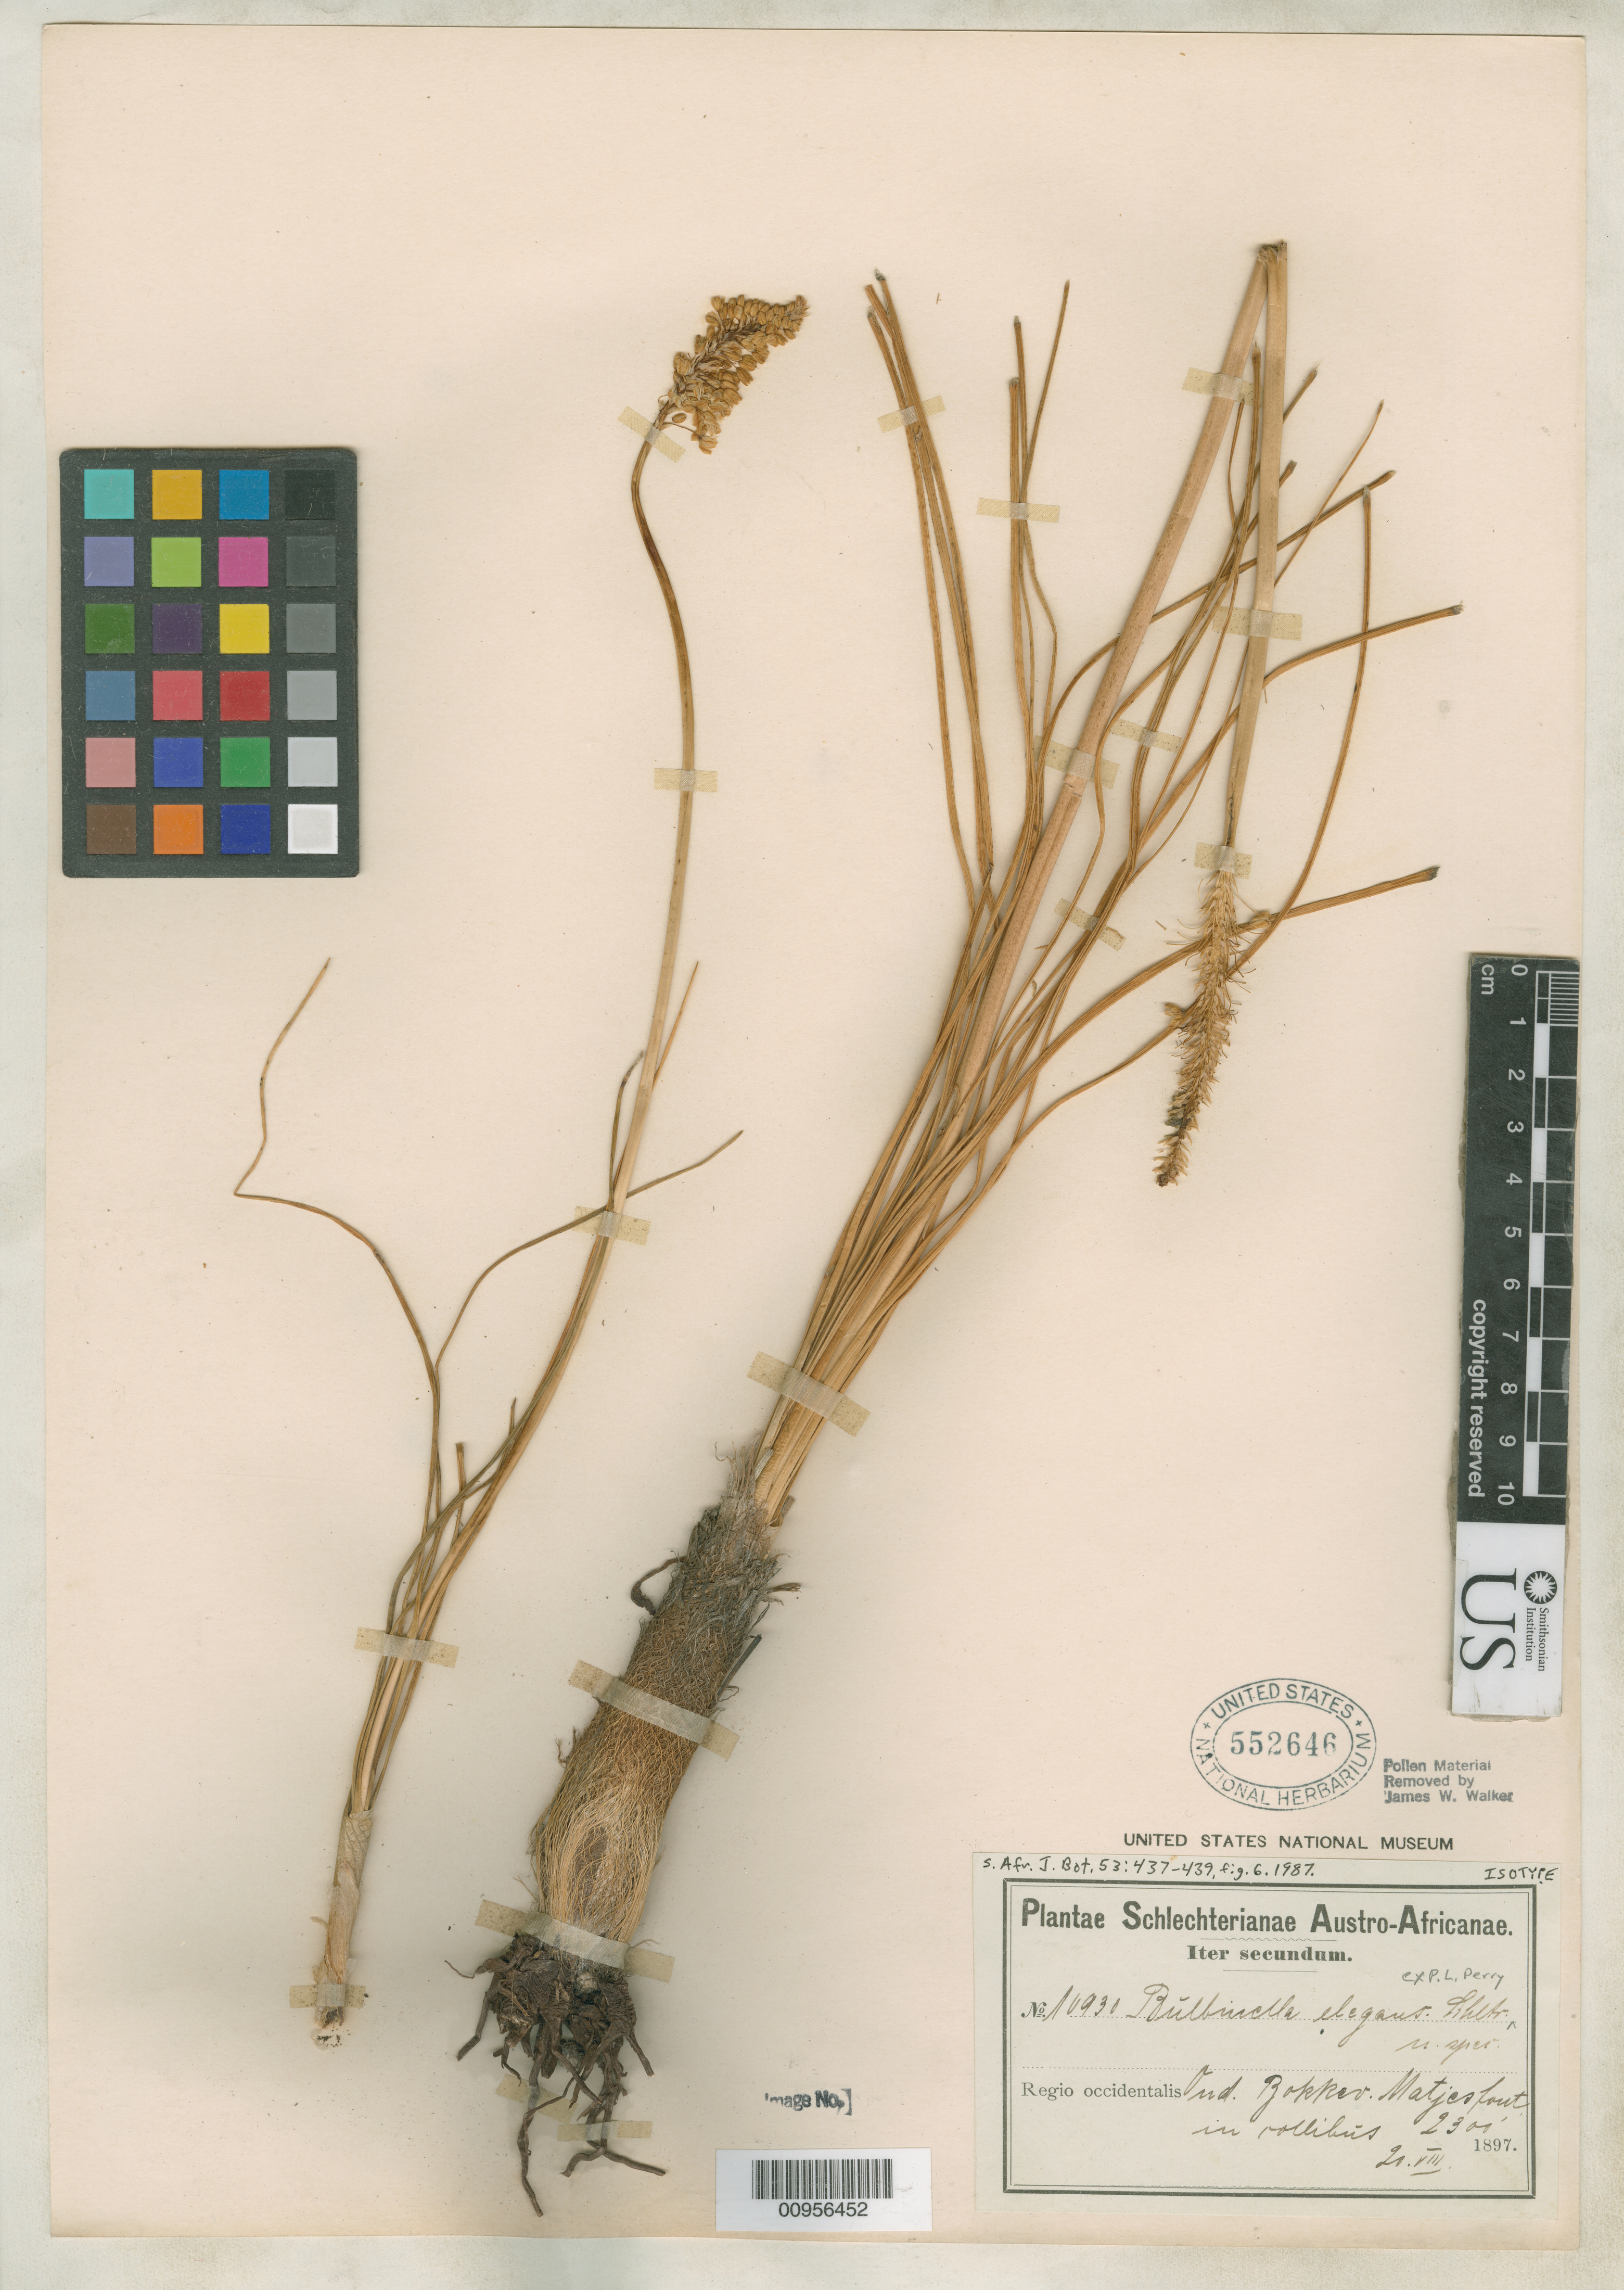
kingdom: Plantae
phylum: Tracheophyta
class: Liliopsida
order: Asparagales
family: Asphodelaceae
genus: Bulbinella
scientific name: Bulbinella elegans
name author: Schltr. ex P.L. Perry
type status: Isotype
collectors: F. R. R. Schlechter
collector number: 10930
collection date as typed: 20 Aug 1897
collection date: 1897-08-20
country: South Africa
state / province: Western Cape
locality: Regio occidentalis, Ond. Bokkev. Matjesfont. [Protologue, "Cape Province: Matjiesfontein, Onder Bokkeveld"]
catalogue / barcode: US 552646